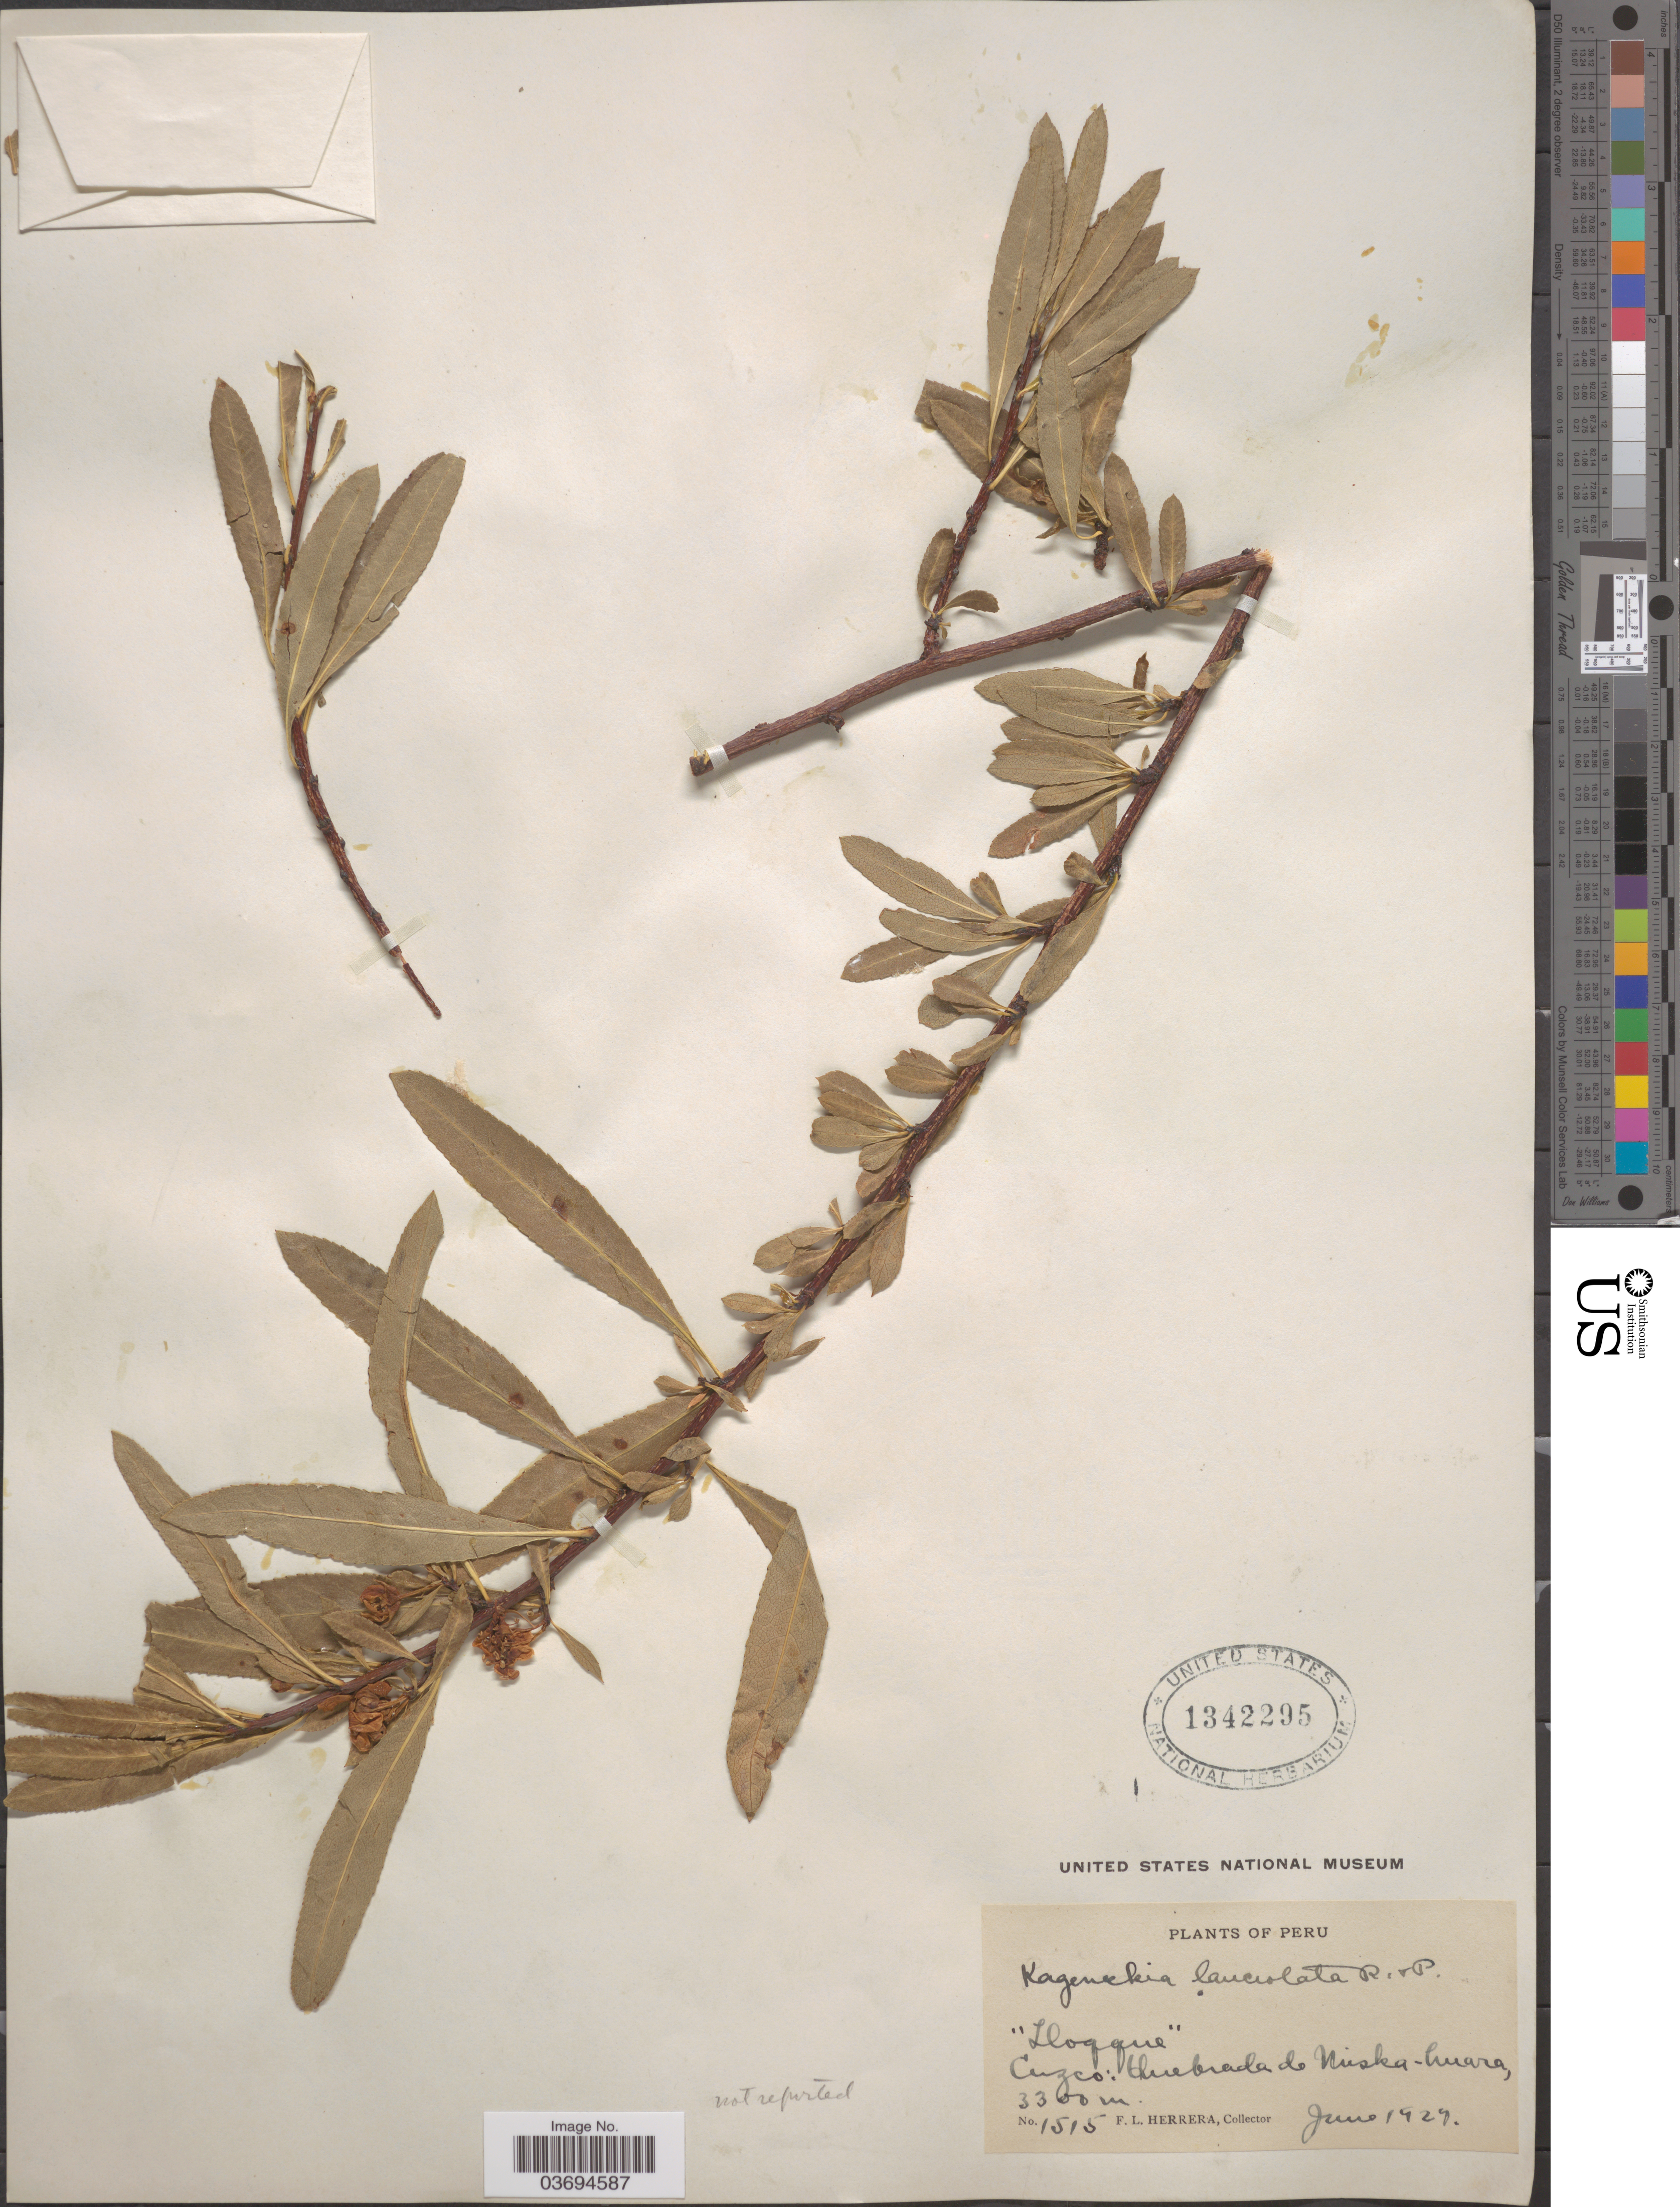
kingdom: Plantae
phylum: Tracheophyta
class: Magnoliopsida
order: Rosales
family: Rosaceae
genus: Kageneckia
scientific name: Kageneckia lanceolata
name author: Ruiz & Pav.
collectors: F. L. Herrera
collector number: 1515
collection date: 1929-06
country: Peru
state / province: Cusco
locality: Quebrada de Nuska-huara.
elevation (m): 3300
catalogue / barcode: US 1342295